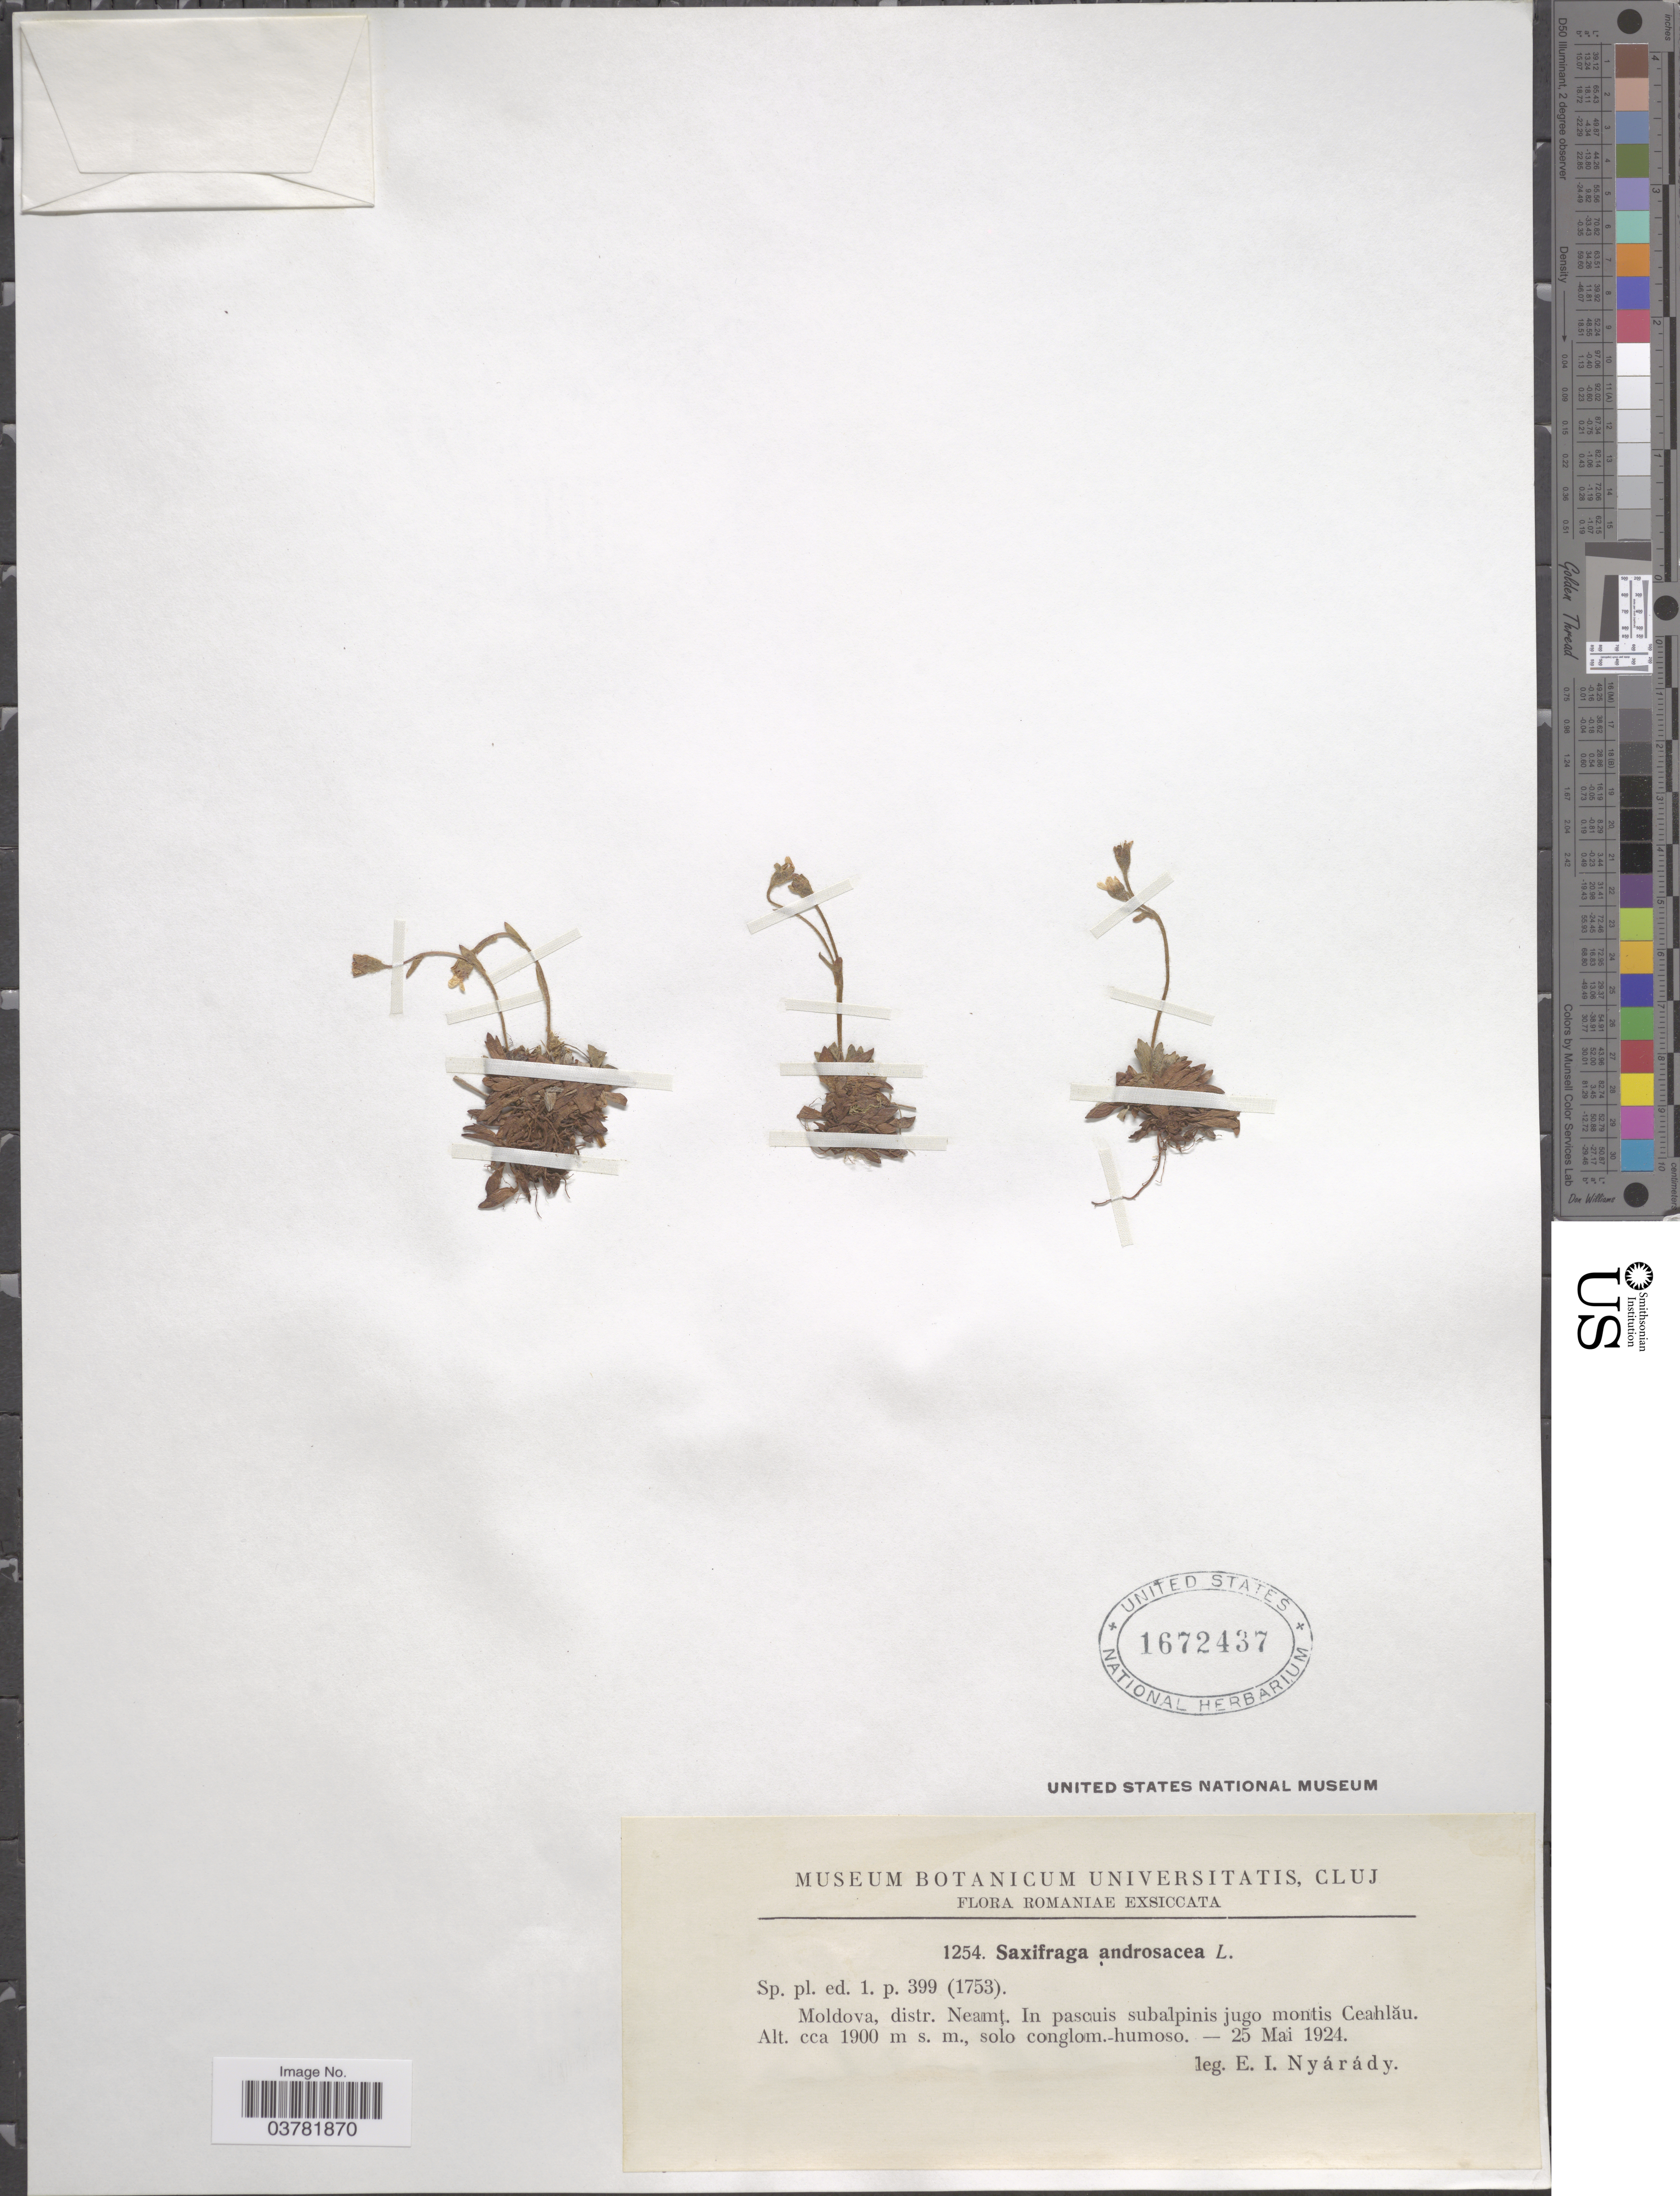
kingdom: Plantae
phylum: Tracheophyta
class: Magnoliopsida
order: Saxifragales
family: Saxifragaceae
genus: Saxifraga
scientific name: Saxifraga androsacea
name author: L.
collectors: E. Nyárády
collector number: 1254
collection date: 1924-05-25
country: Romania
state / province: Neamt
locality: Moldova, distr. Neamţ. In pascuis subalpinis jugo montis Ceahlău.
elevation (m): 1900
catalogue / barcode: US 1672437